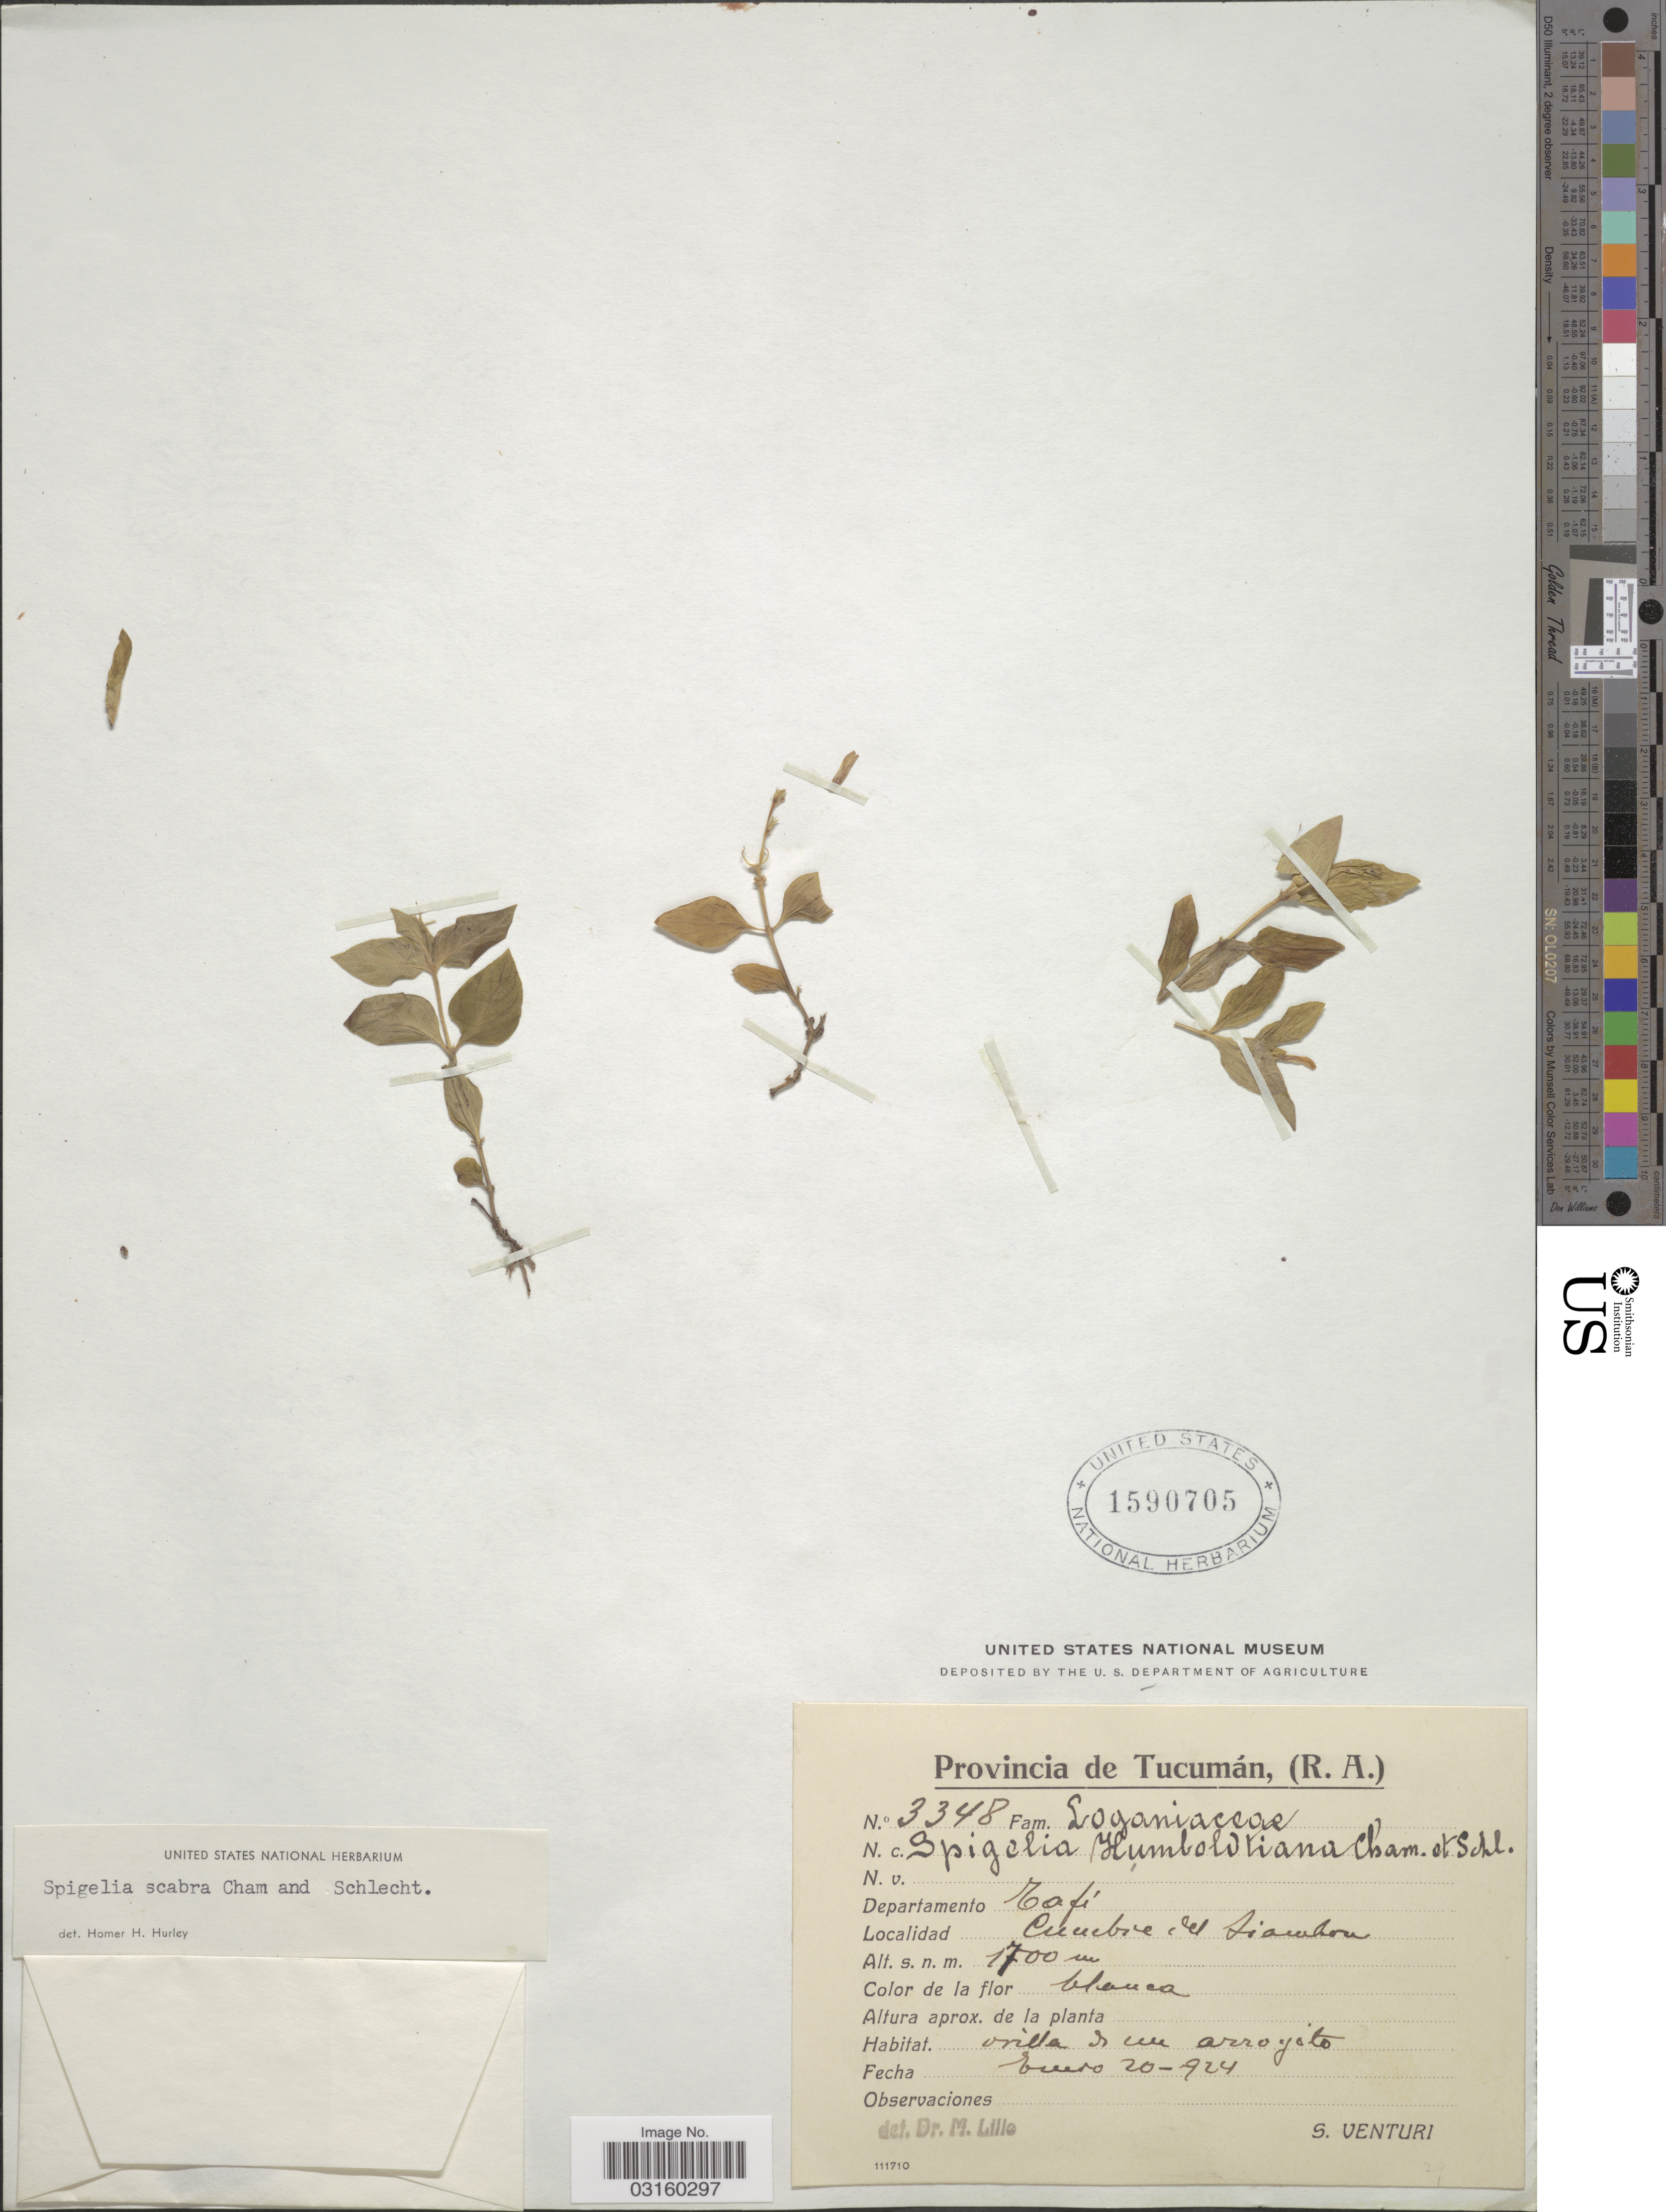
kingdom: Plantae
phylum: Tracheophyta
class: Magnoliopsida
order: Gentianales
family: Loganiaceae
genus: Spigelia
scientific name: Spigelia scabra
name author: Cham. & Schltdl.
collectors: S. Venturi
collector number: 3348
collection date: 1924-01-20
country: Argentina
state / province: Tucuman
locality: Provincia de Tucumán, (R.A.), Departamento Tafi, Cumbre del Siambon.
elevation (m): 1700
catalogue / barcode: US 1590705